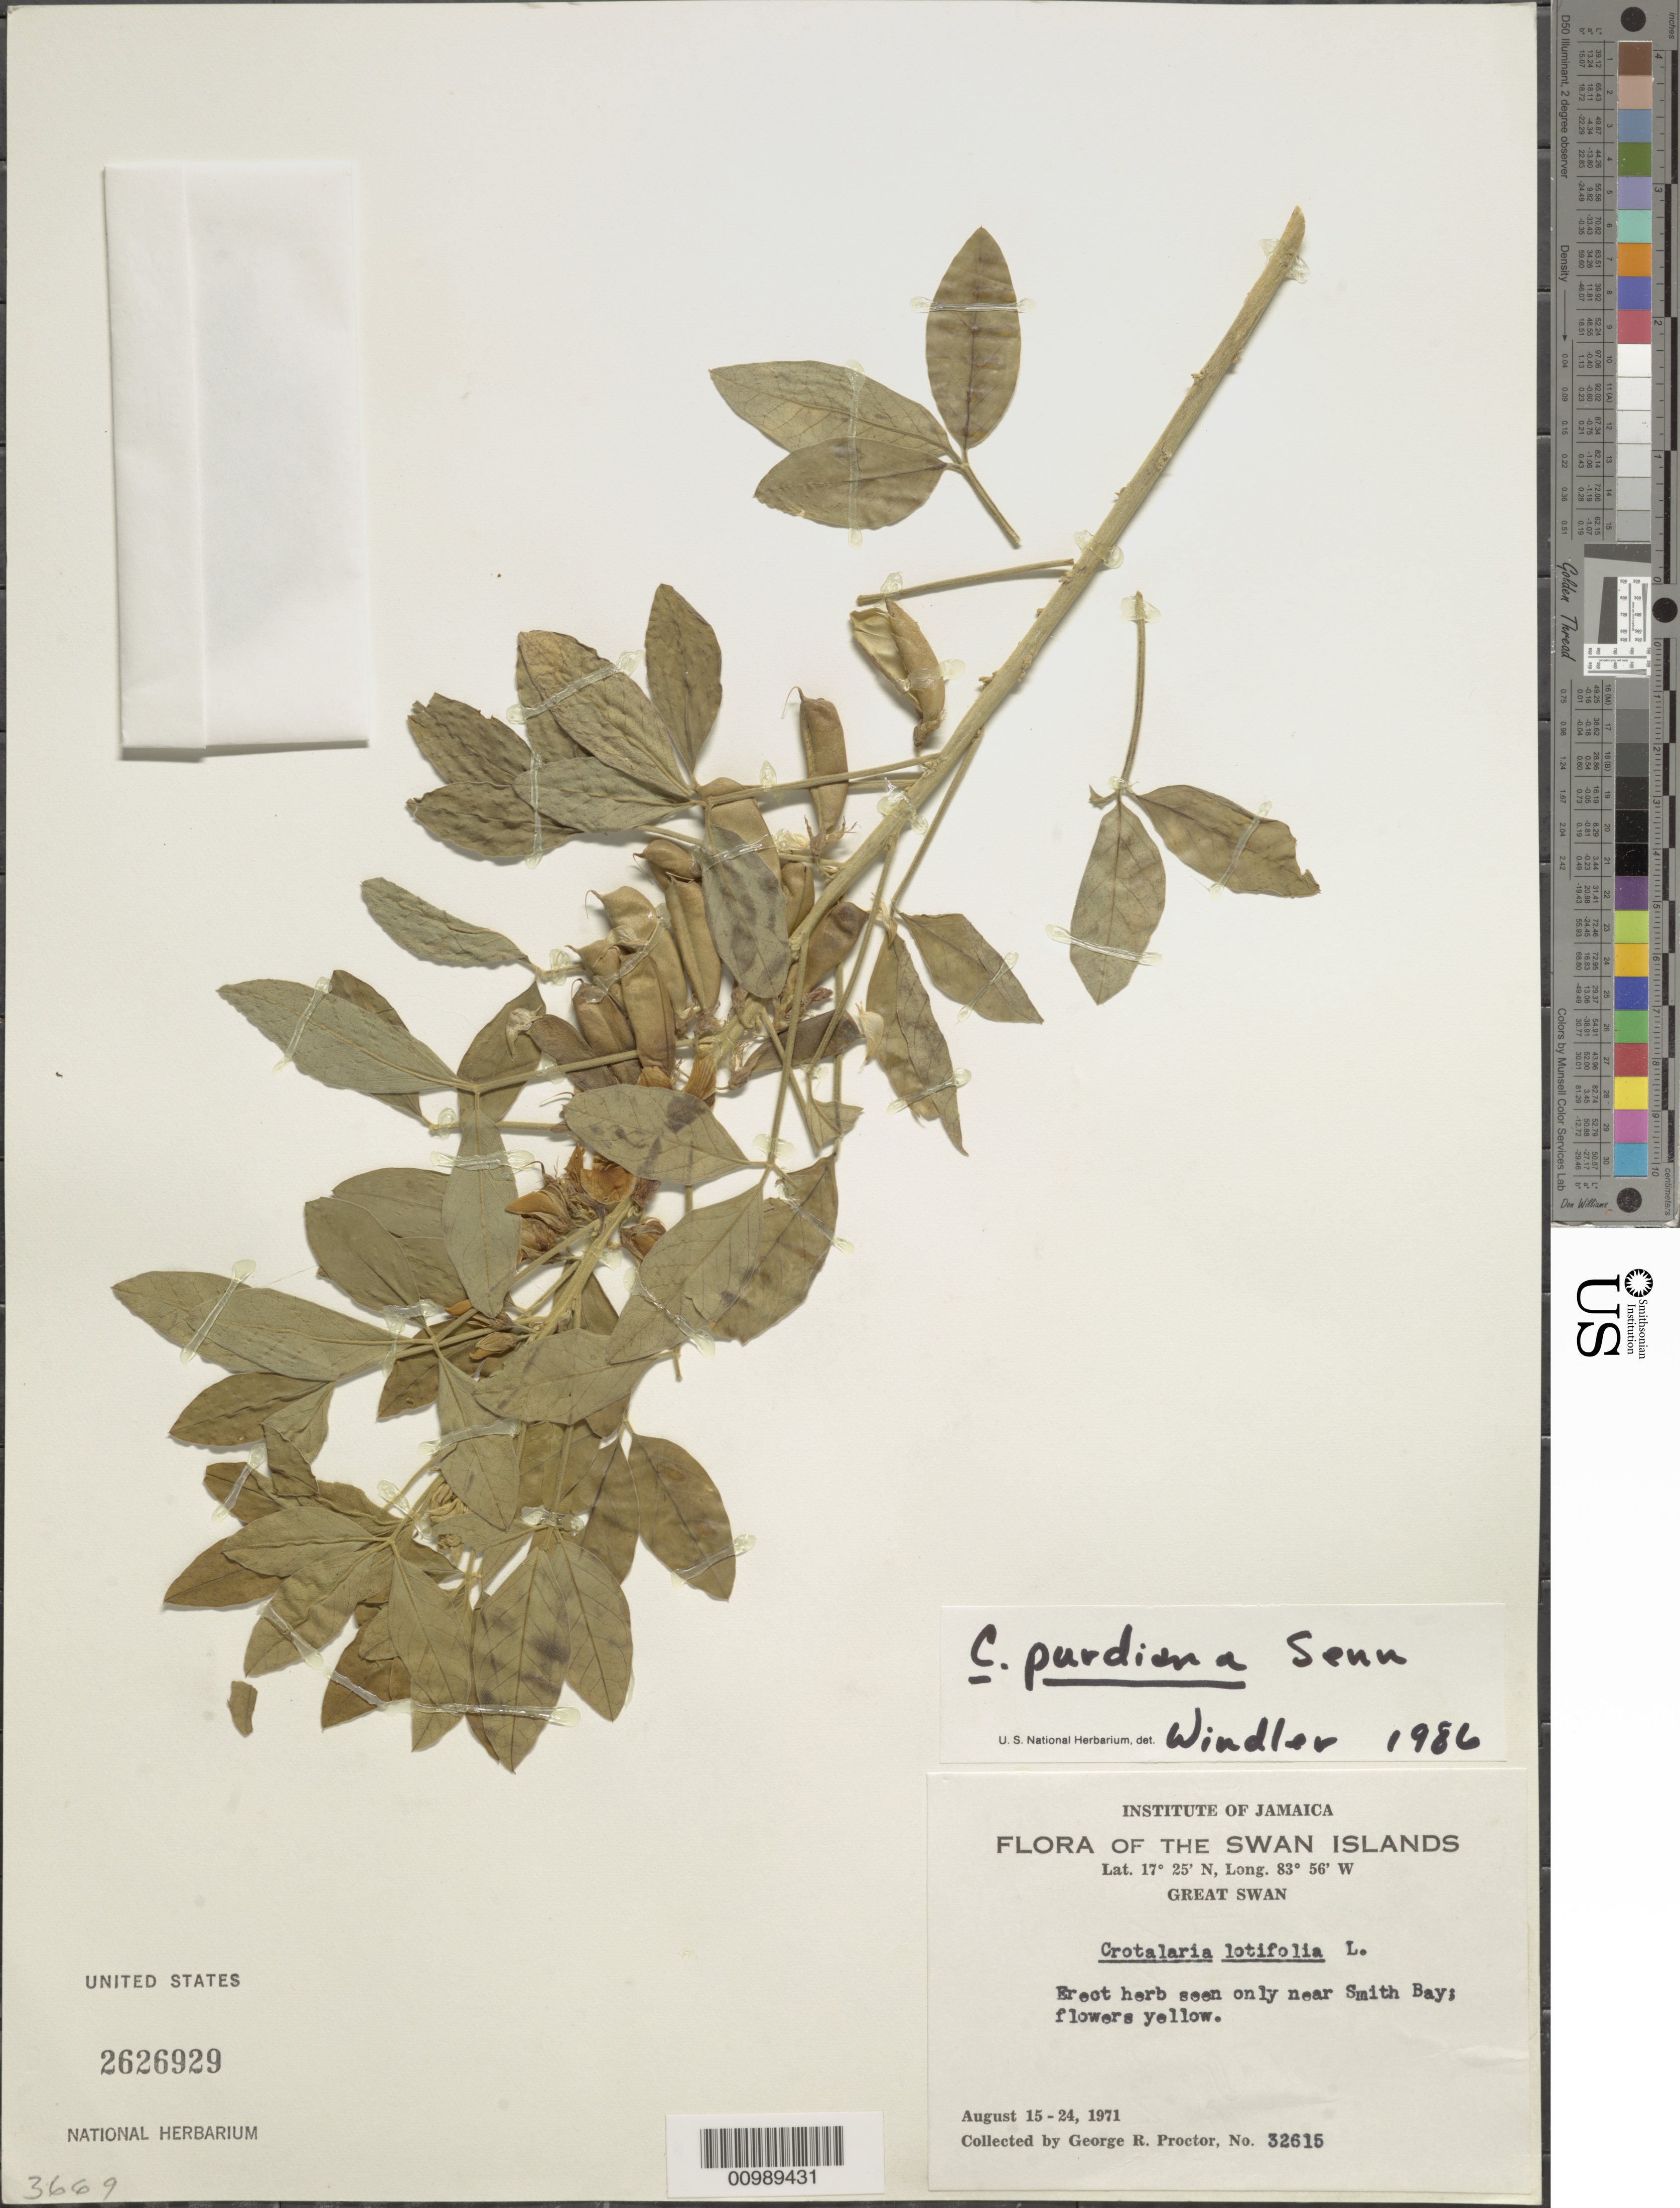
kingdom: Plantae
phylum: Tracheophyta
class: Magnoliopsida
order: Fabales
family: Fabaceae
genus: Crotalaria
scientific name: Crotalaria purdiana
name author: H. Senn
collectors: G. R. Proctor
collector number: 32615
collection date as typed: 15 Aug 1971 to 24 Aug 1971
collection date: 1971-08-15/1971-08-24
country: Jamaica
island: Jamaica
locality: Great Swan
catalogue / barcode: US 2626929